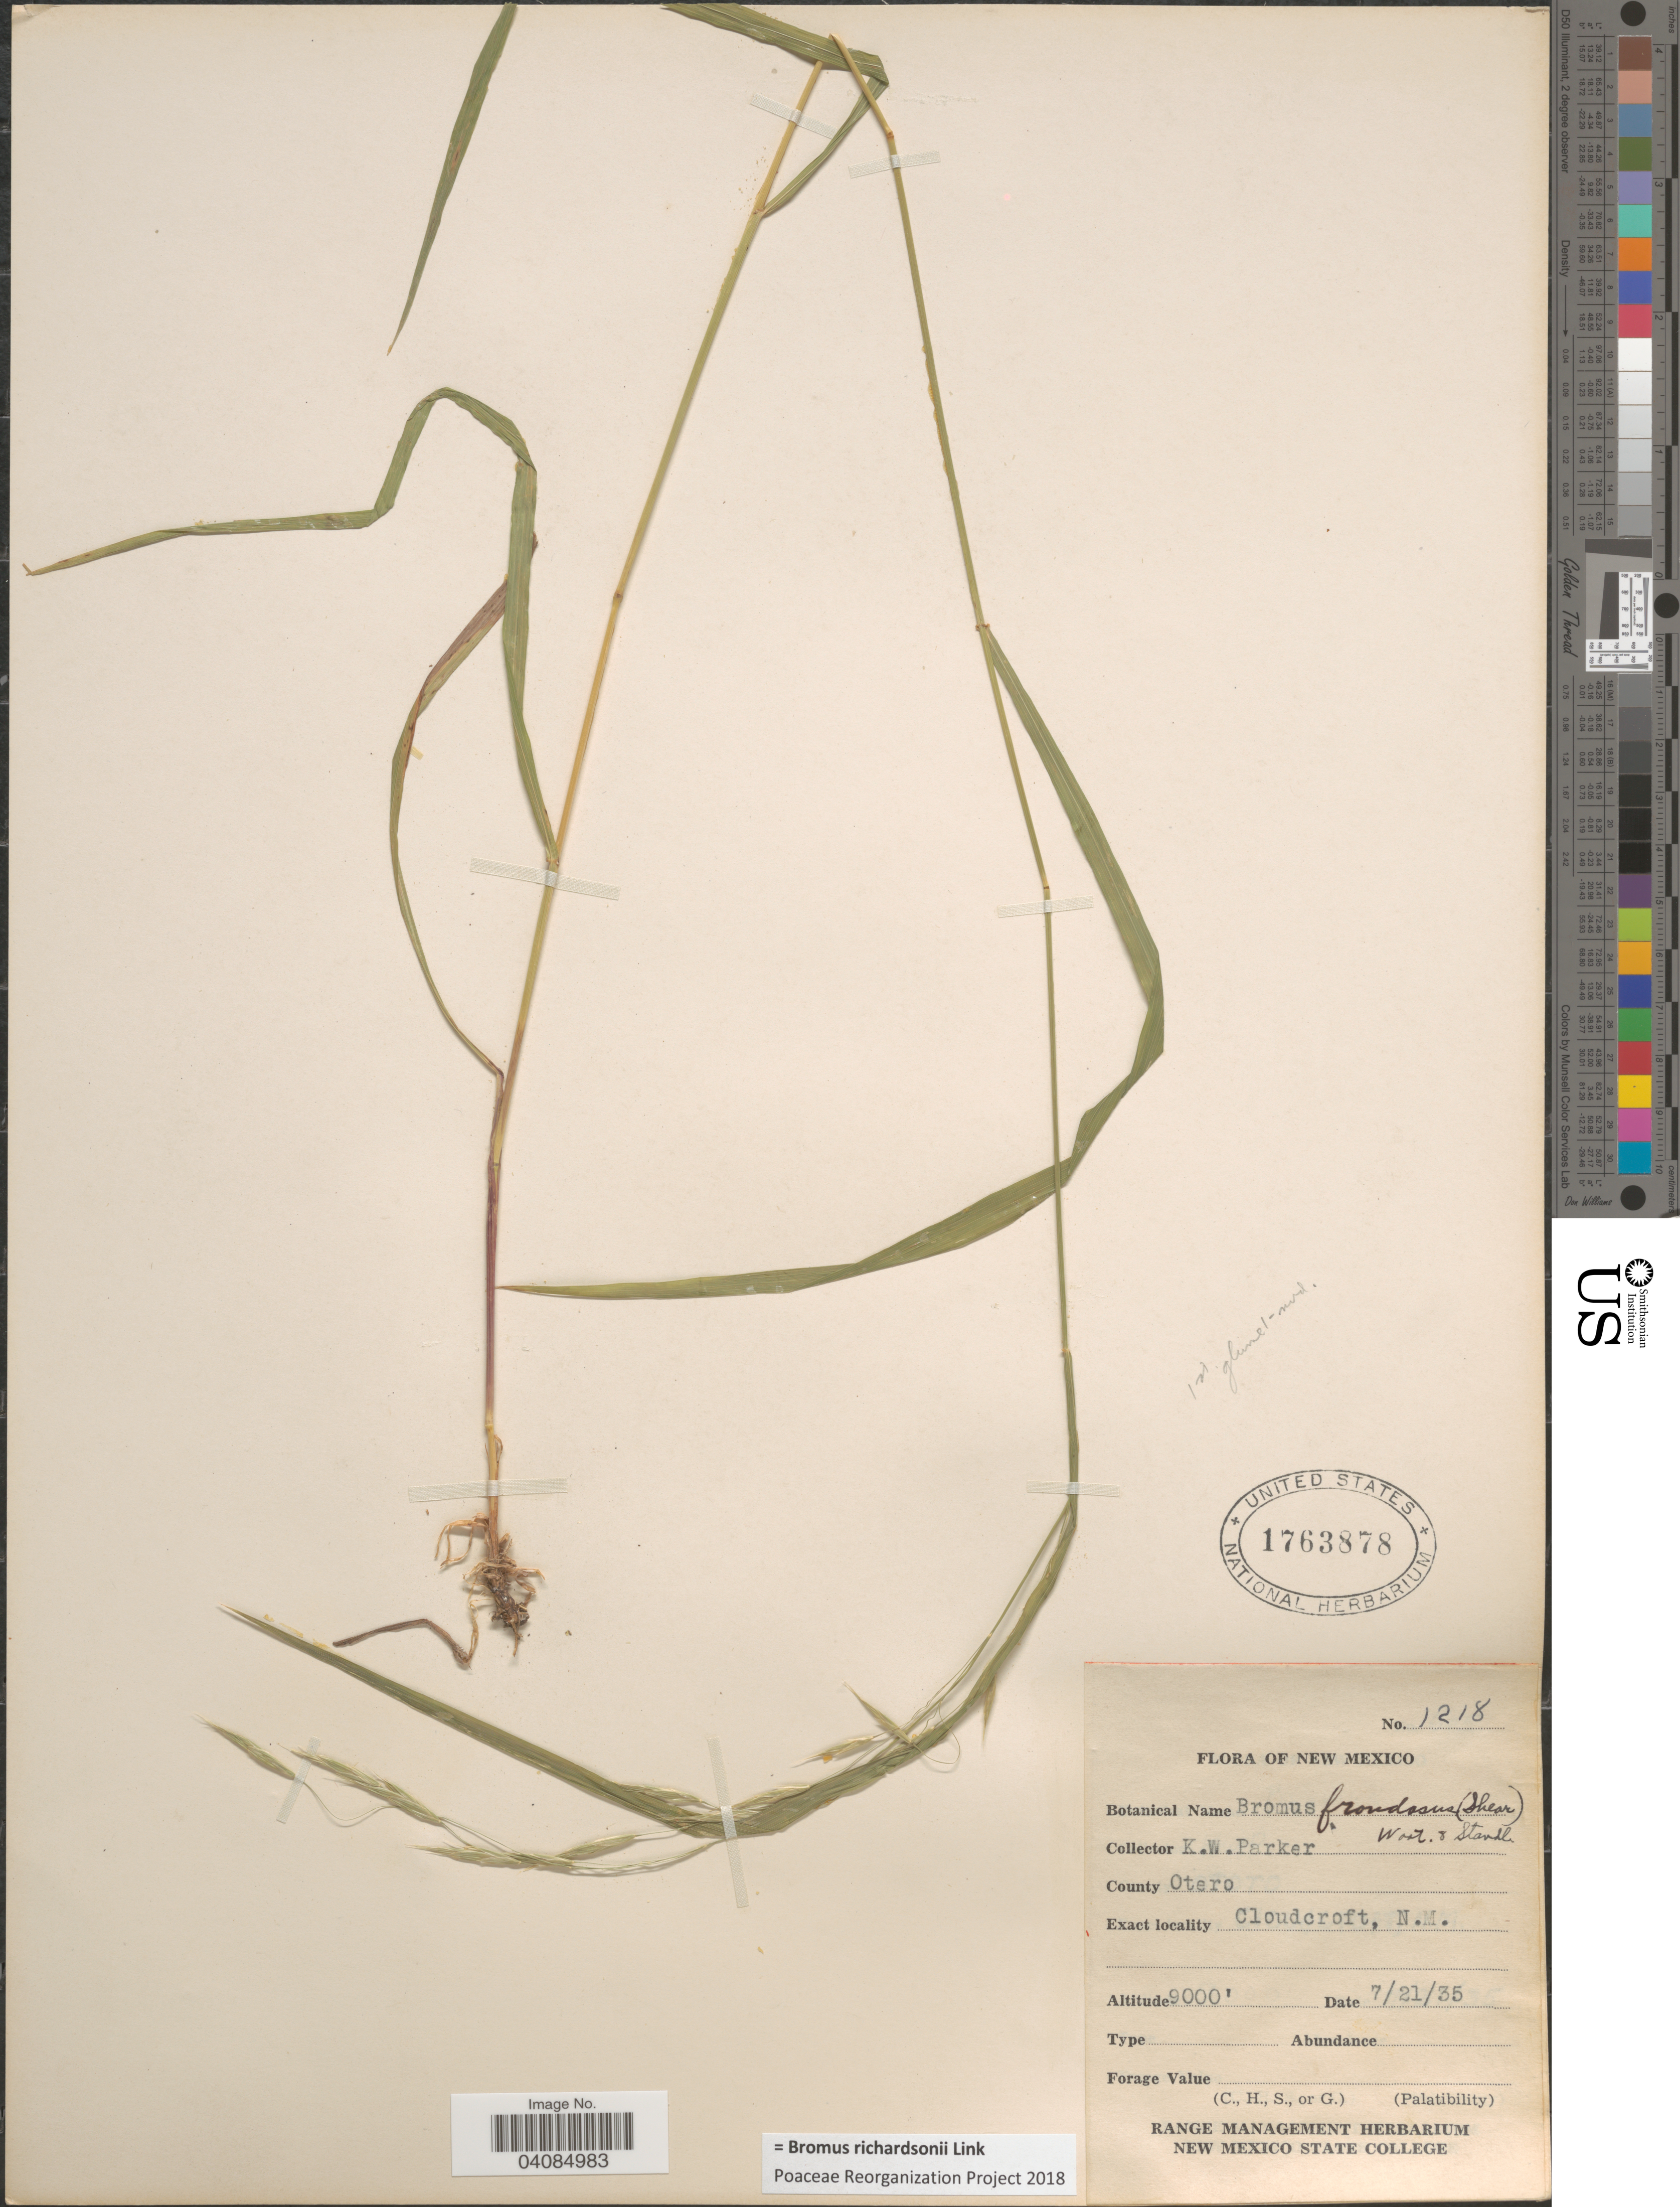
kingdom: Plantae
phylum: Tracheophyta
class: Liliopsida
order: Poales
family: Poaceae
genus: Bromus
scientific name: Bromus racemosus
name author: L.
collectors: K. Parker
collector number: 1218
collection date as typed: Transcribed d/m/y: 21/7/35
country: United States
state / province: New Mexico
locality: County Otero. Cloudcroft.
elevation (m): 2743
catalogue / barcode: US 1763878